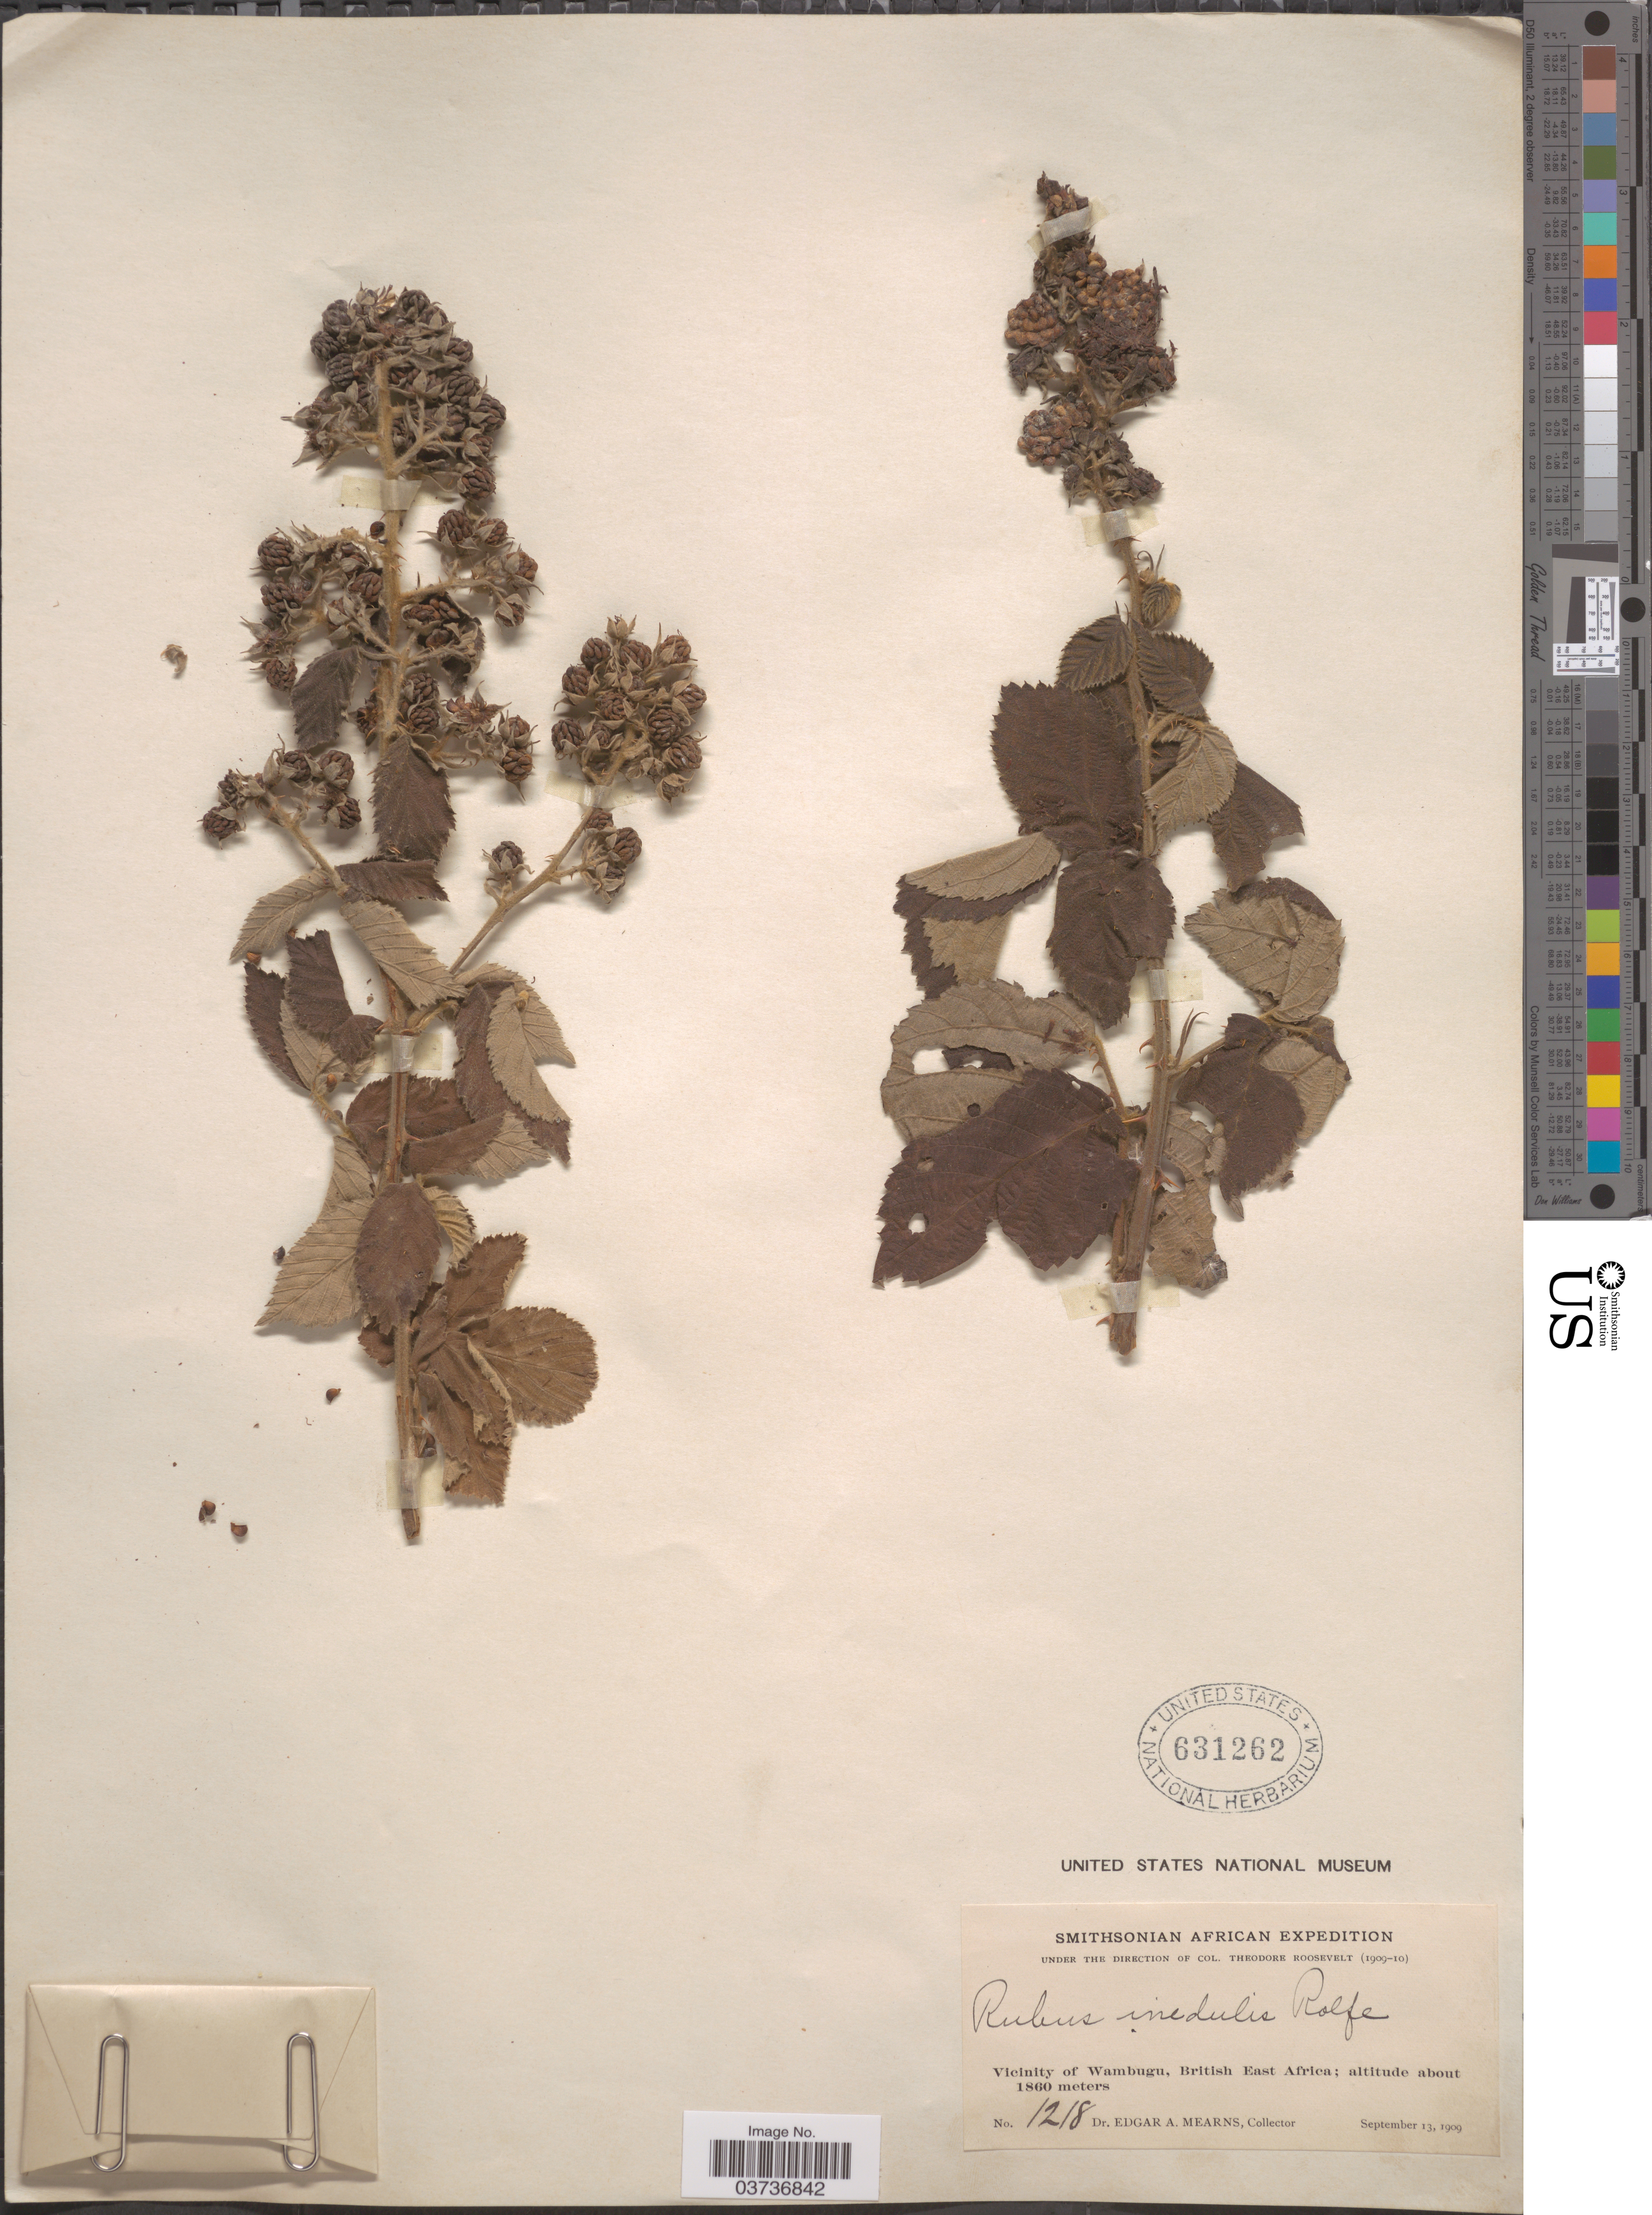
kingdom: Plantae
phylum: Tracheophyta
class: Magnoliopsida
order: Rosales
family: Rosaceae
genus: Rubus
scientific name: Rubus inedulis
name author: Rolfe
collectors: E. A. Mearns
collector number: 1218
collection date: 1909-09-13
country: Kenya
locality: Vicinity of Wambugu, British East Africa.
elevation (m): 1860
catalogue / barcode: US 631262